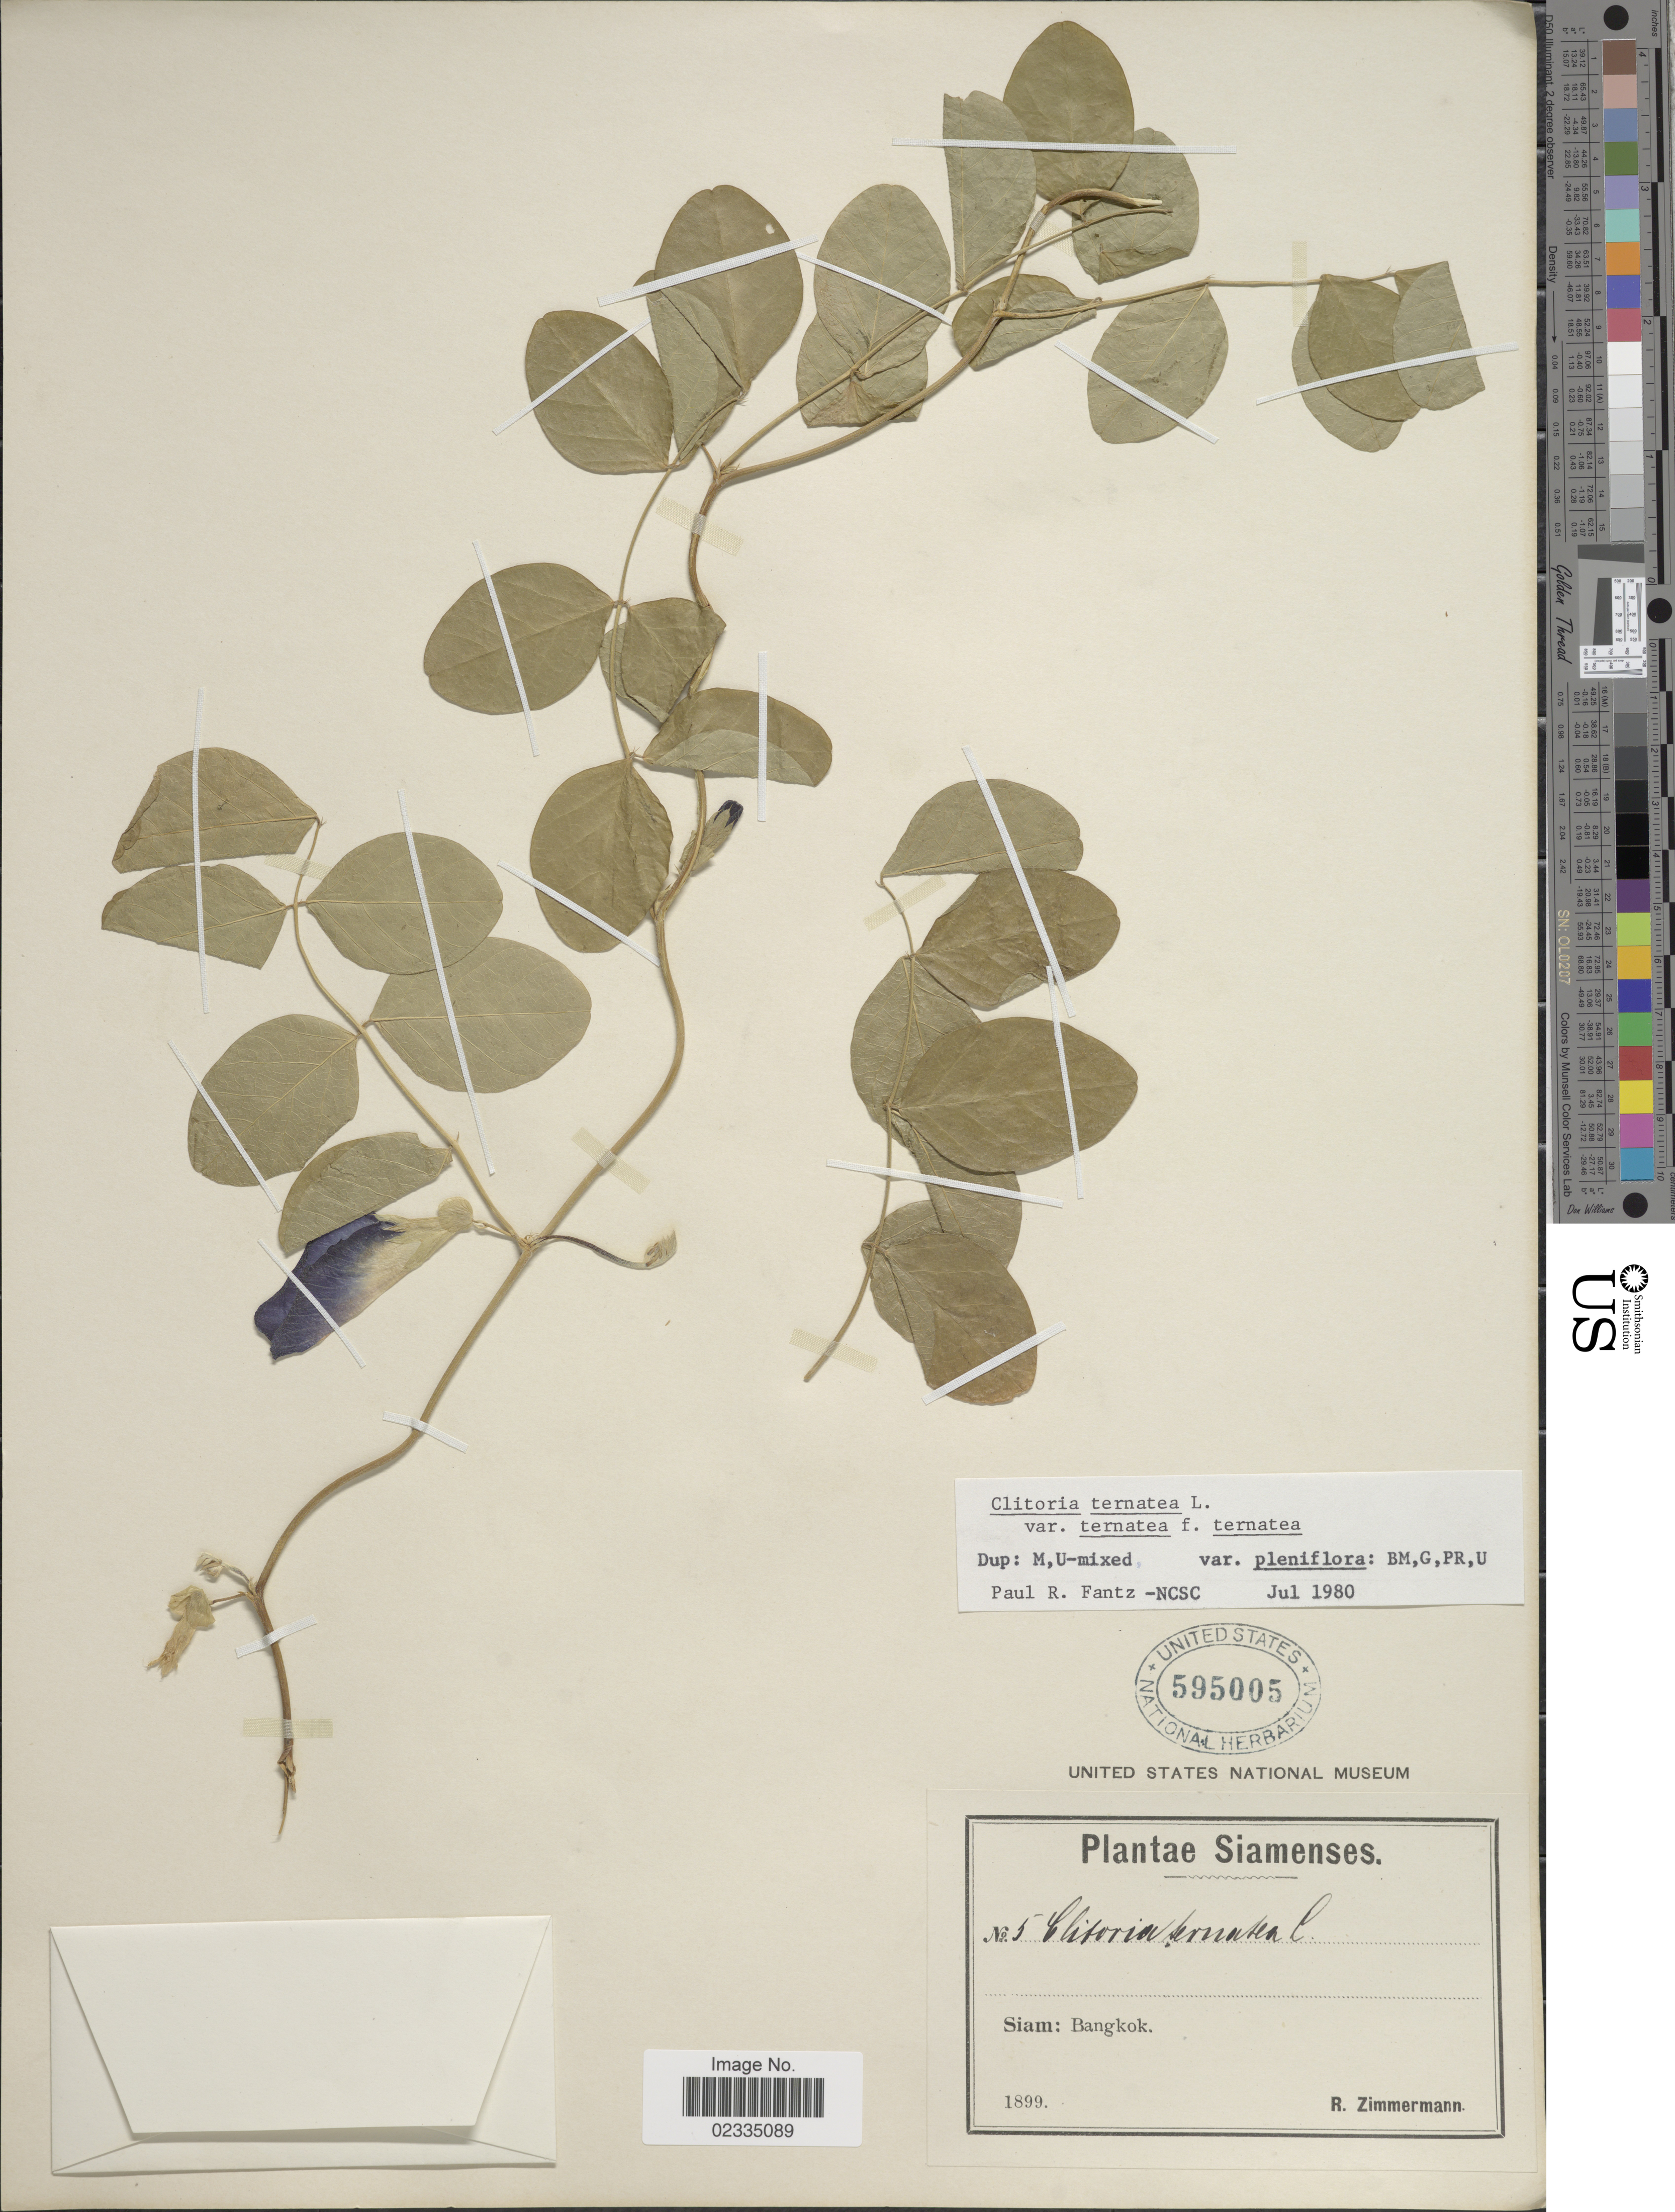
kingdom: Plantae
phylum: Tracheophyta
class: Magnoliopsida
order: Fabales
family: Fabaceae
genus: Clitoria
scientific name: Clitoria ternatea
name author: L.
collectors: R. Zimmerman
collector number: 5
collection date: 1899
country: Thailand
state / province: Bangkok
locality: Siam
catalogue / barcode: US 595005